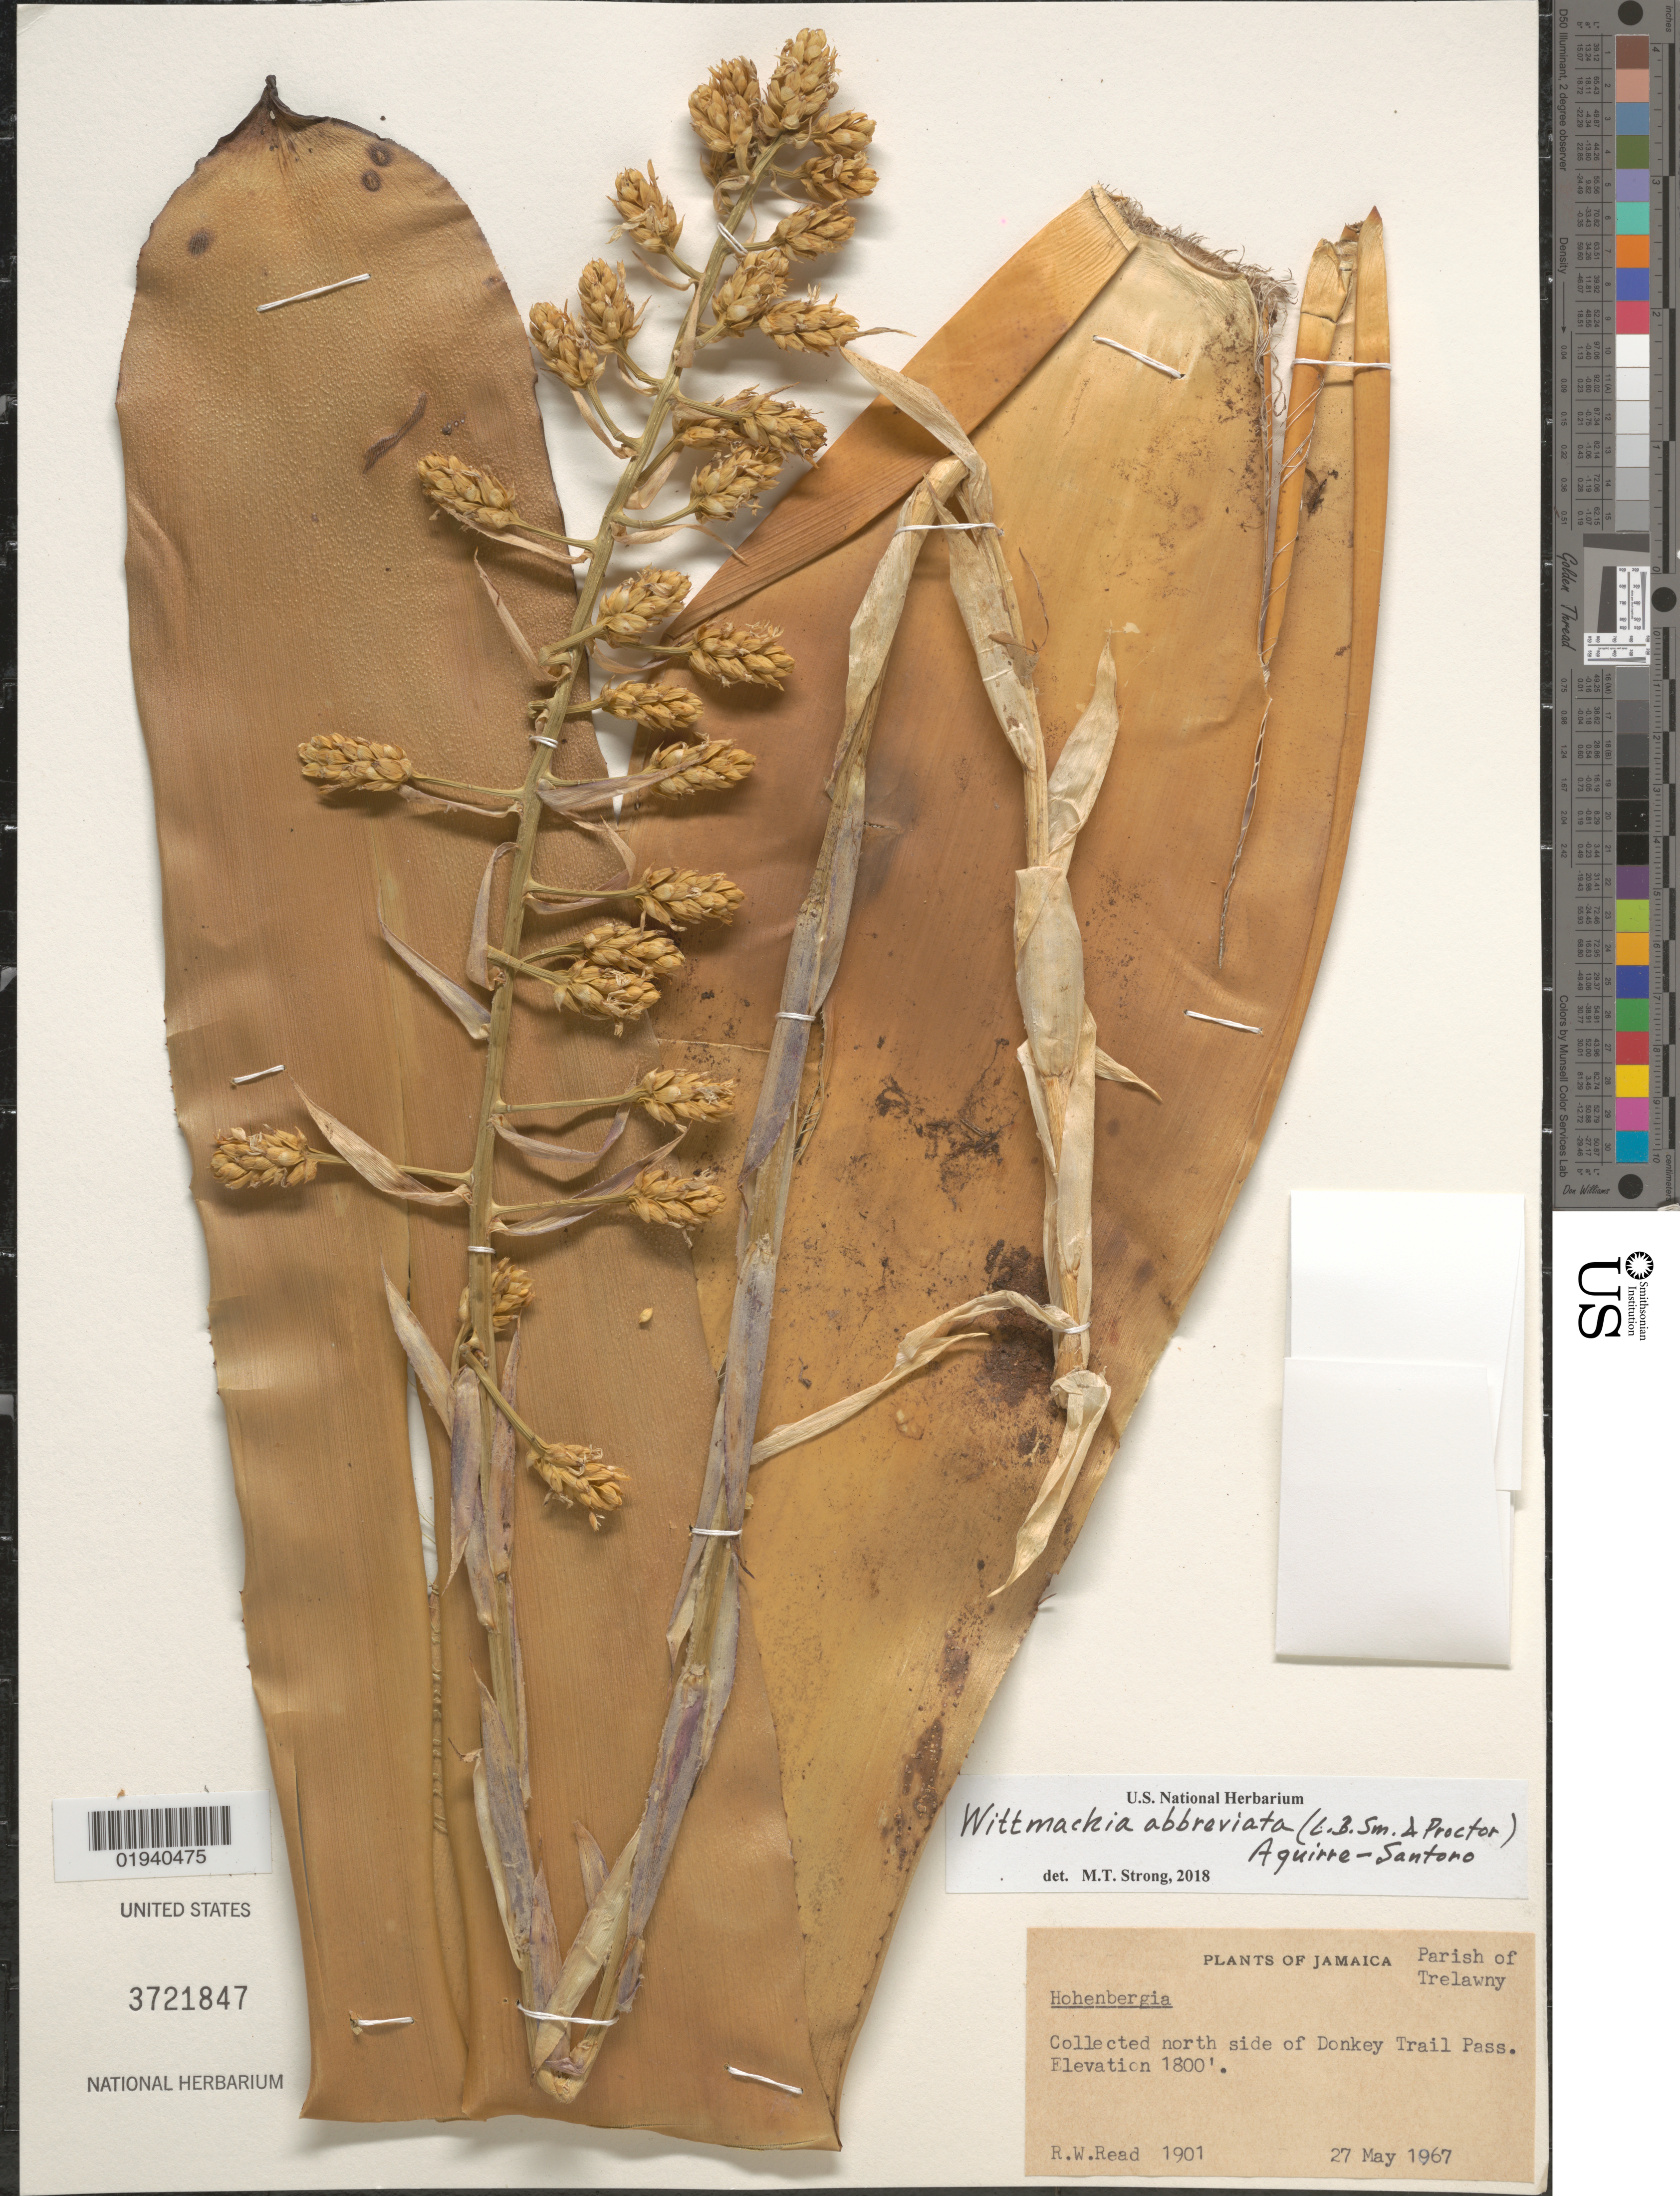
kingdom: Plantae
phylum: Tracheophyta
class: Liliopsida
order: Poales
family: Bromeliaceae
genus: Wittmackia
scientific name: Wittmackia abbreviata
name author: (L.B. Sm. & Proctor) Aguirre-Santoro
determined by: Strong, Mark T., (BOT), Smithsonian Institution - National Museum of Natural History (UNITED STATES)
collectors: R. W. Read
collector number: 1901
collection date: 1967-05-27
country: Jamaica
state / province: Trelawny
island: Jamaica I.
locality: Donkey Trail Pass, N side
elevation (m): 549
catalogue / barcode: US 3721847